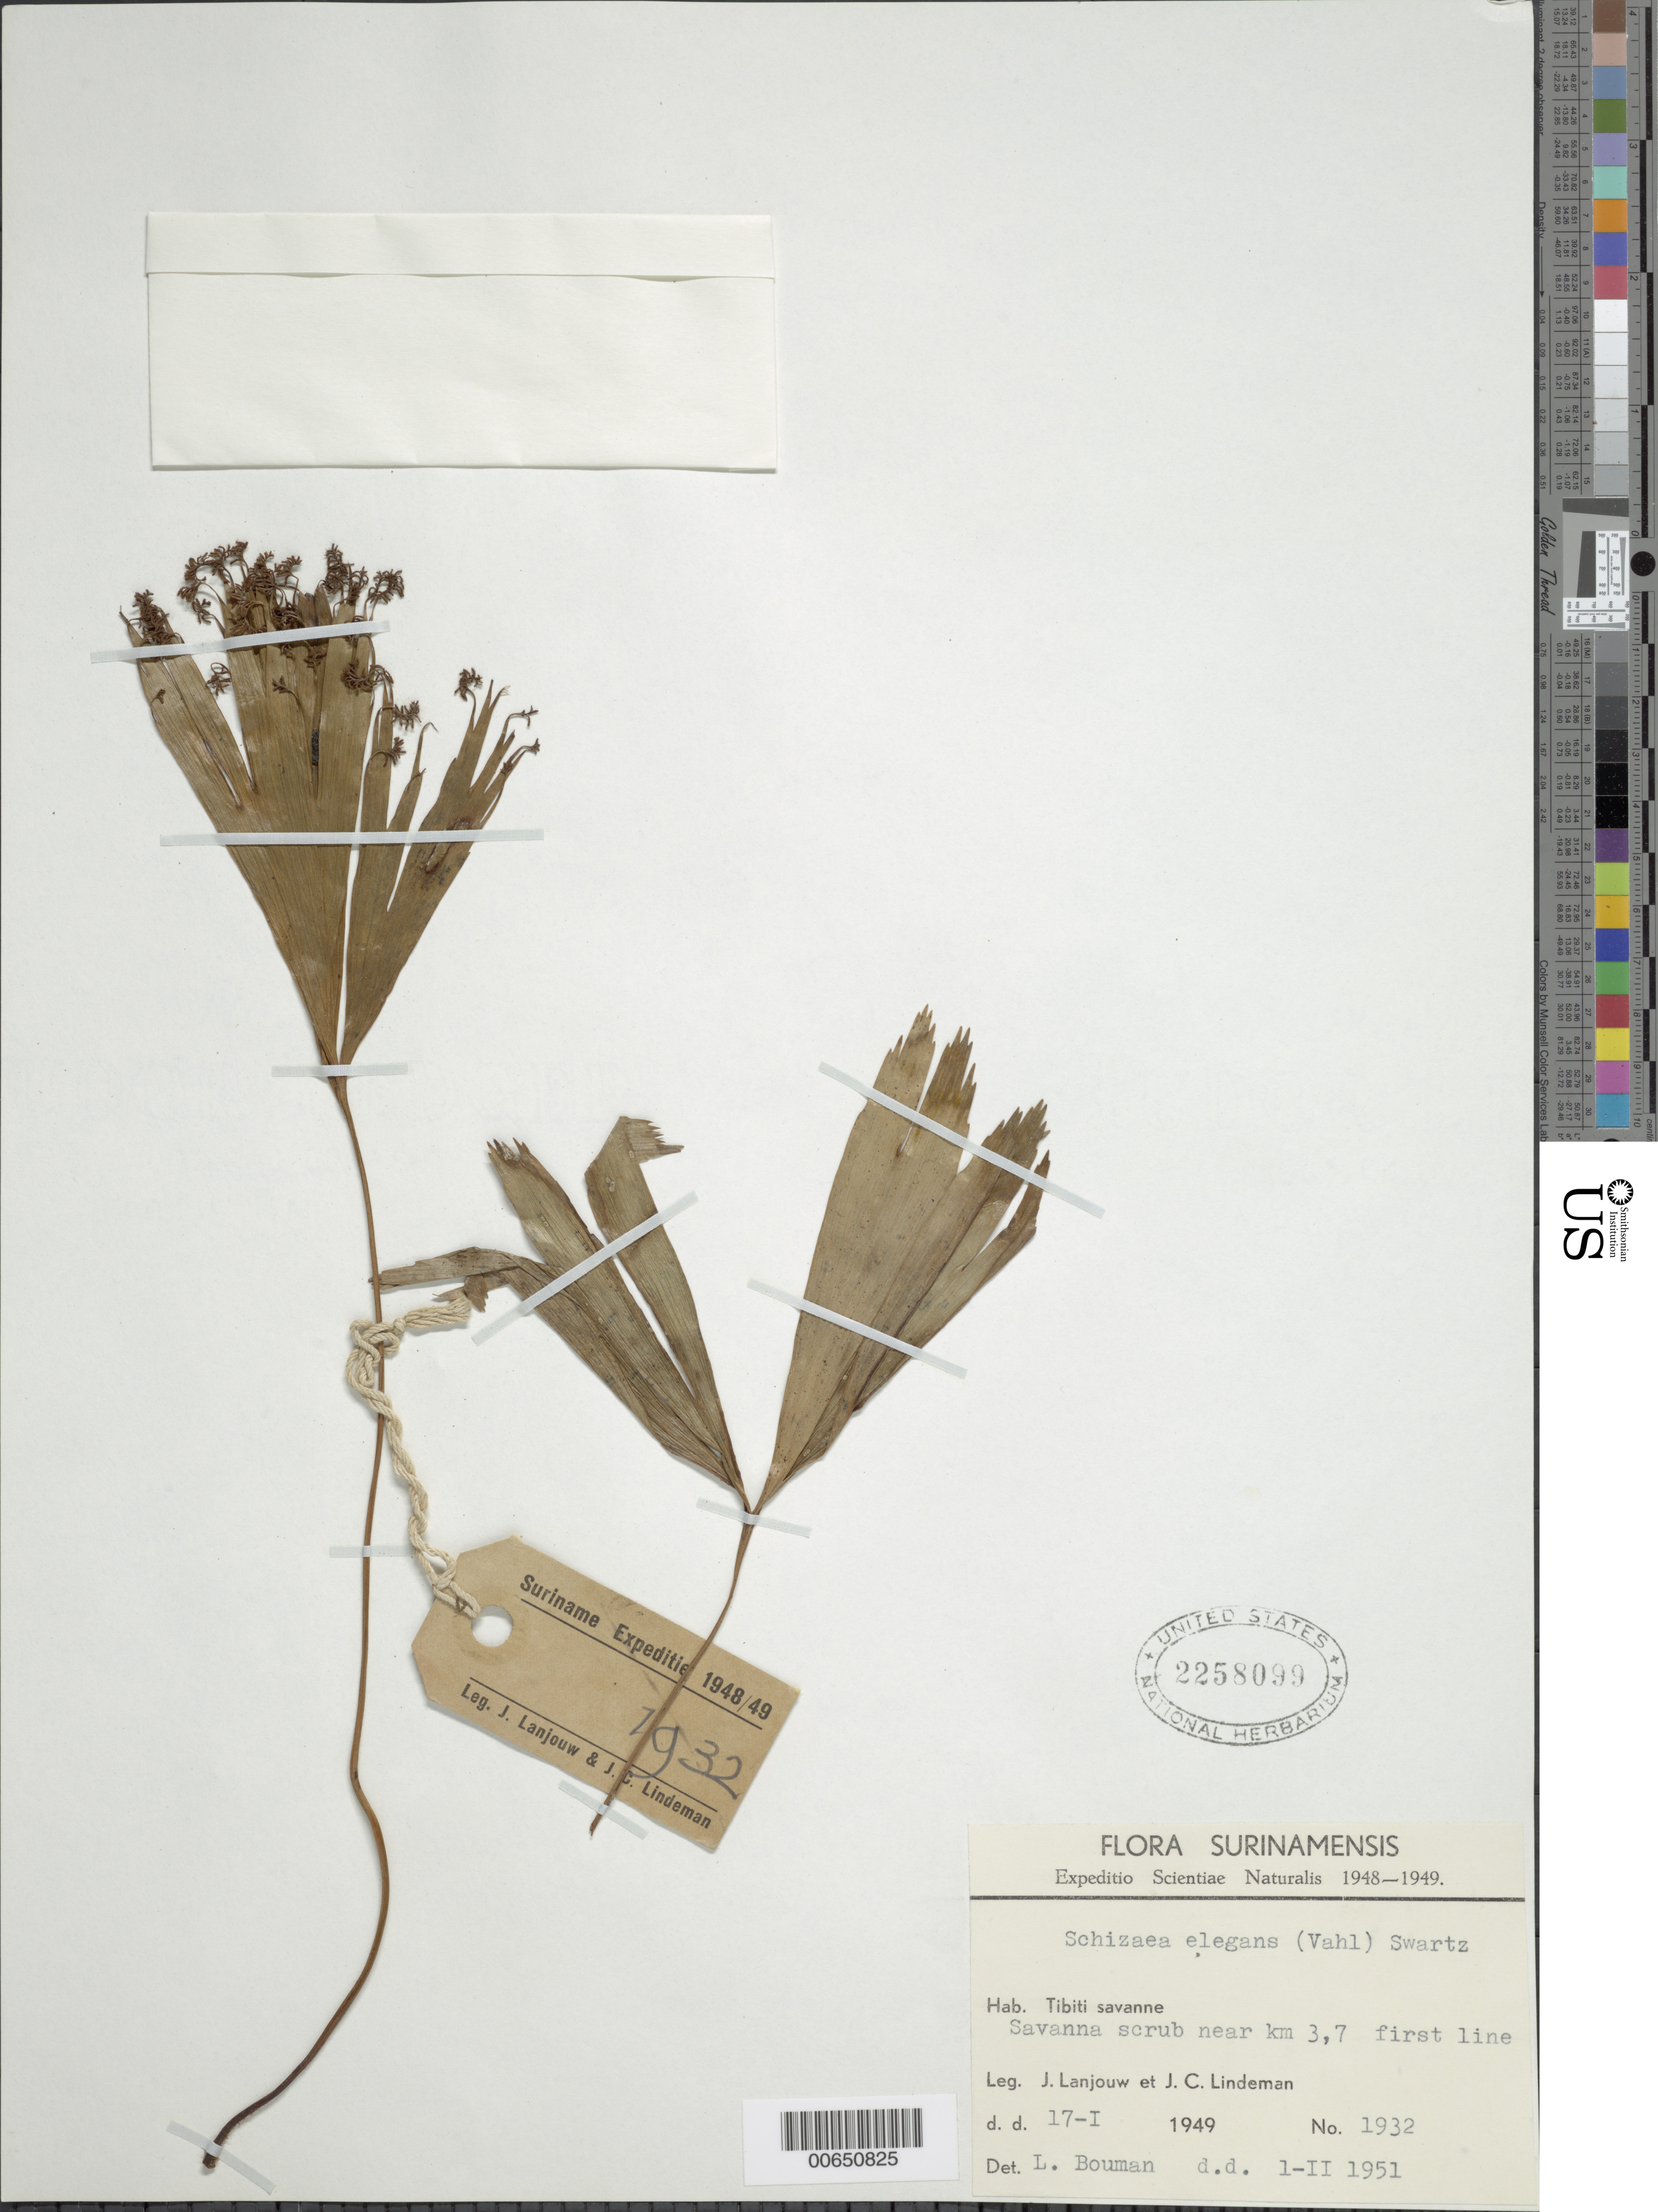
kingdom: Plantae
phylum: Tracheophyta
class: Polypodiopsida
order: Schizaeales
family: Schizaeaceae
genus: Schizaea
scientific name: Schizaea elegans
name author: (Vahl) Sw.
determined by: Bouman, L.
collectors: J. Lanjouw & J. C. Lindeman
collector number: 1932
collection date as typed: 17-Jan-49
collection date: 1949-01-17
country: Suriname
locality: Tibiti savanna, near km 3,7 first line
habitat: Savanna scrub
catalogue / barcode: US 2258099